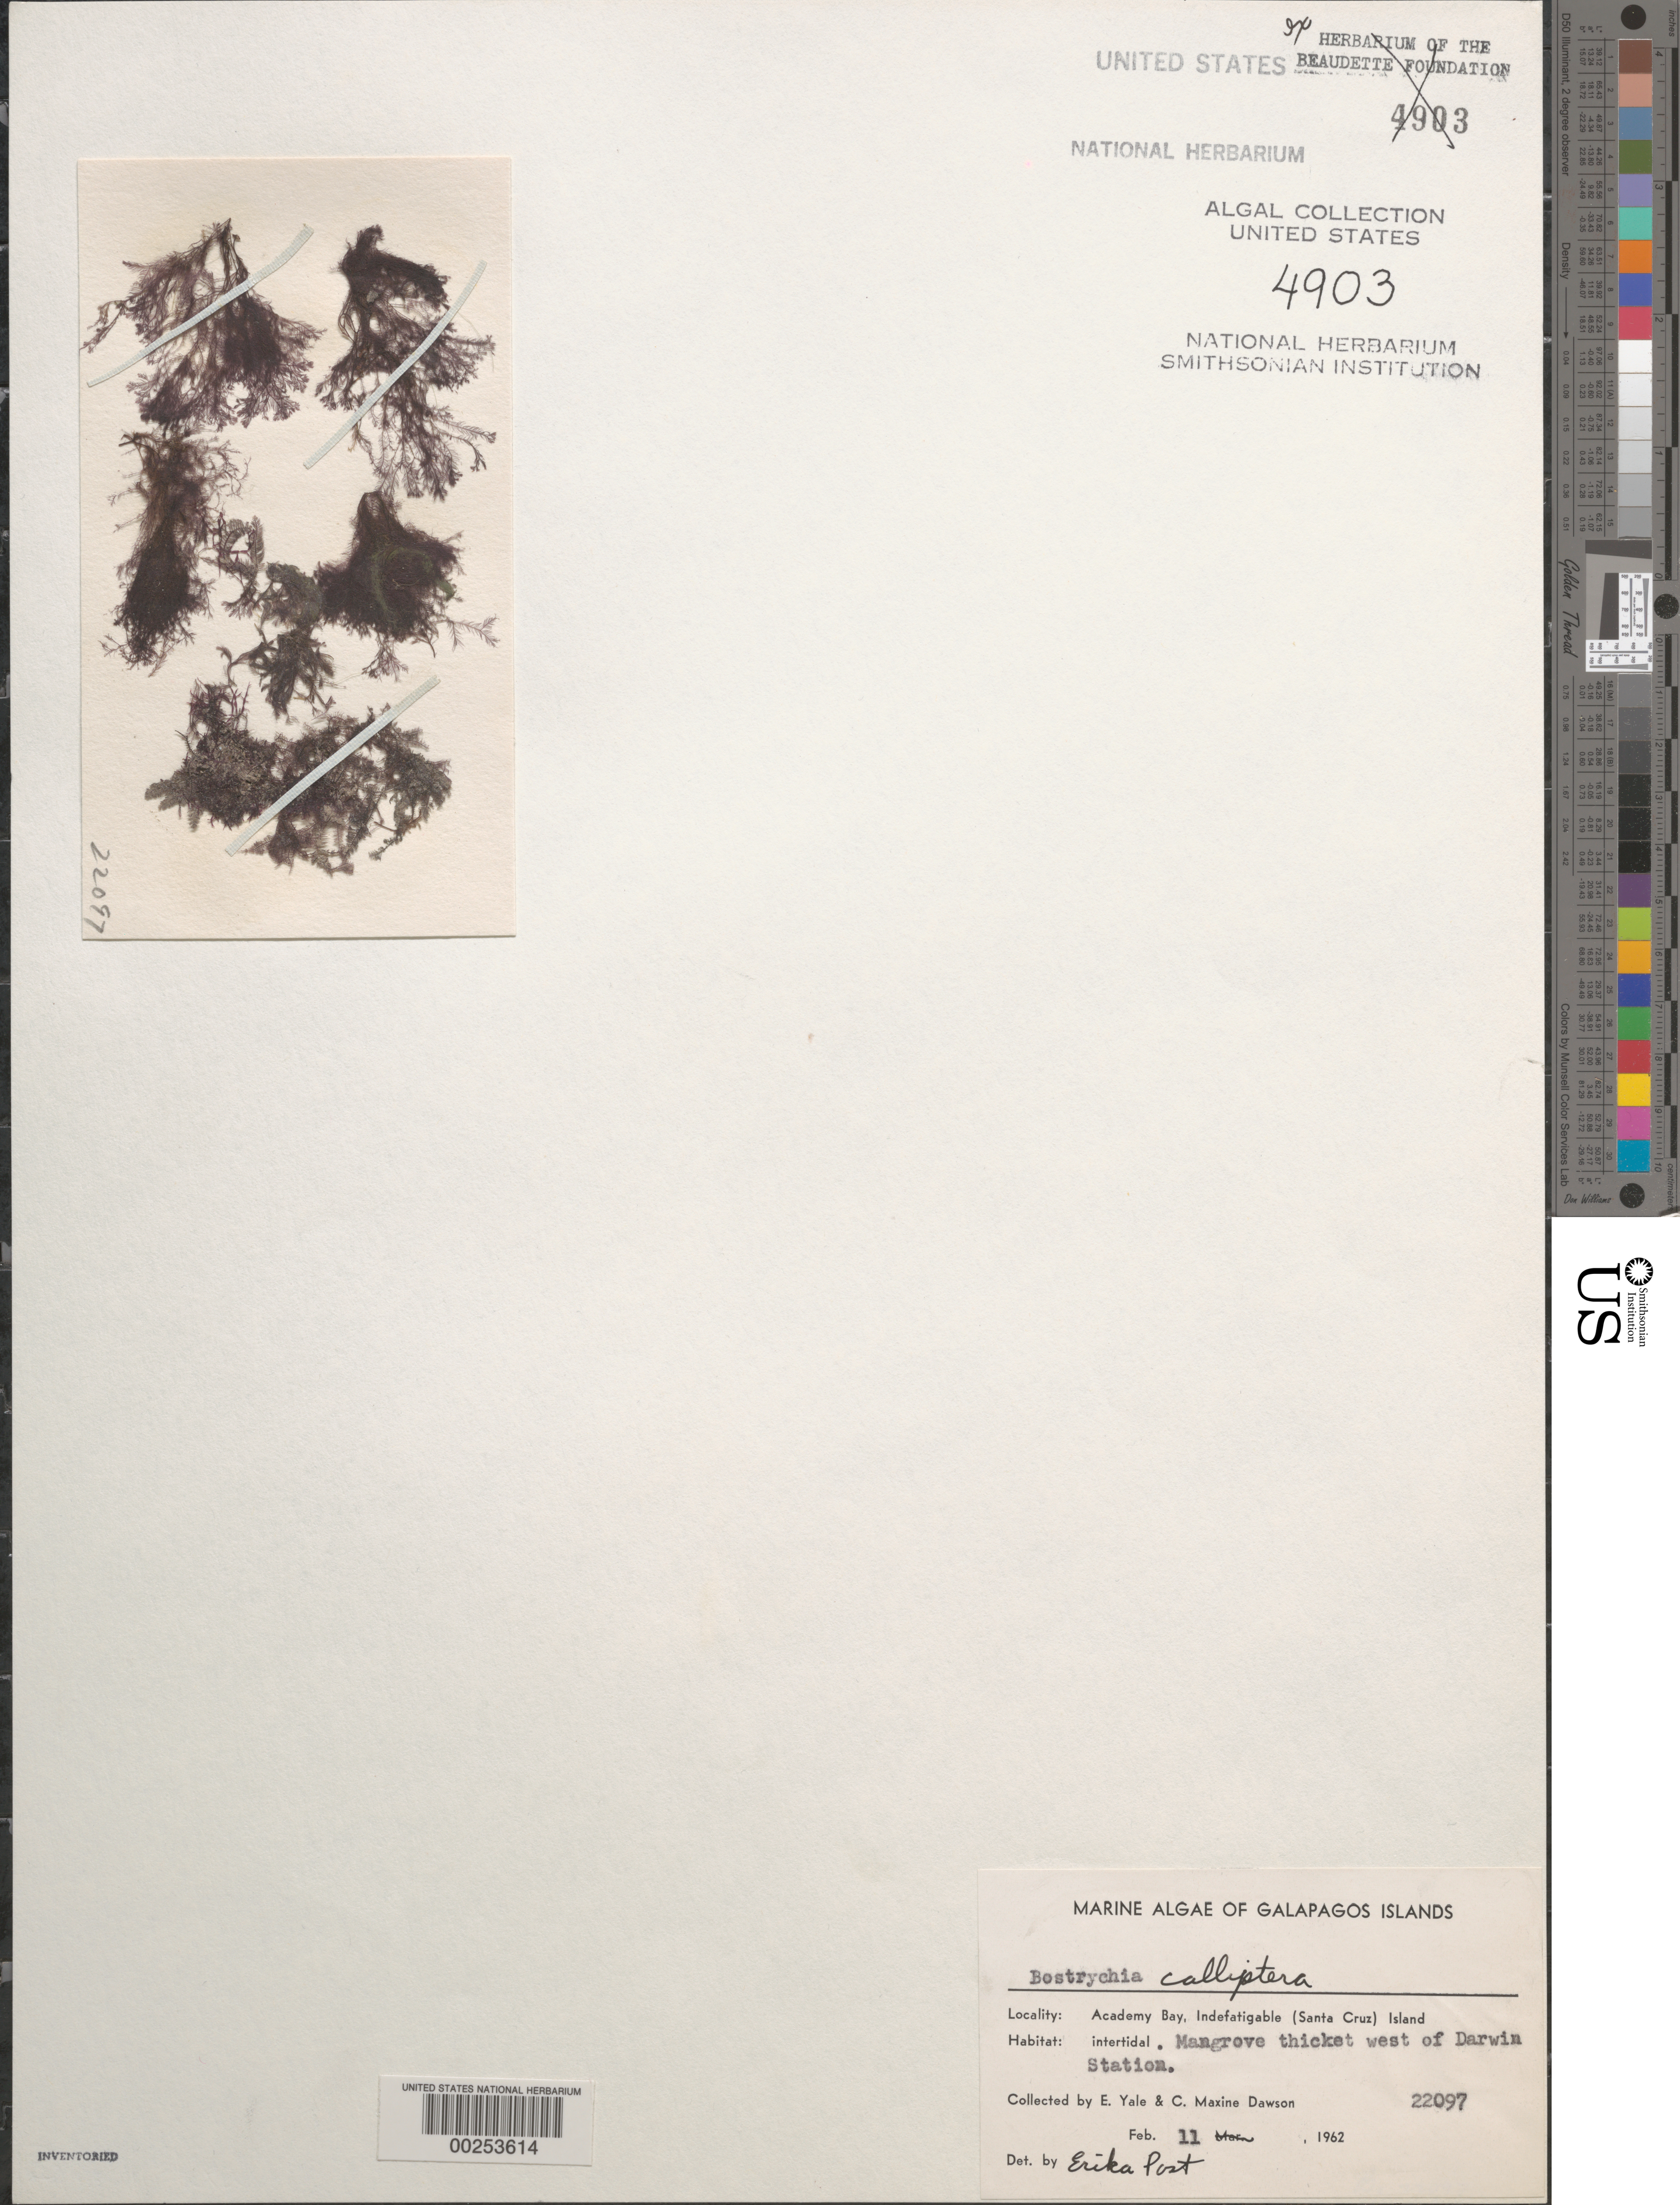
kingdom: Plantae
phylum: Rhodophyta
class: Florideophyceae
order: Ceramiales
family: Rhodomelaceae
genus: Bostrychia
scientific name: Bostrychia calliptera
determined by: Post, E.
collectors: E. Y. Dawson & C. M. Dawson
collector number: EYD 22097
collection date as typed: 11 Feb 1962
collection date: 1962-02-11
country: Ecuador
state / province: Colón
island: Santa Cruz [Indefatigable, Chaves]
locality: Academy Bay west of Darwin Station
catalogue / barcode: US 4903